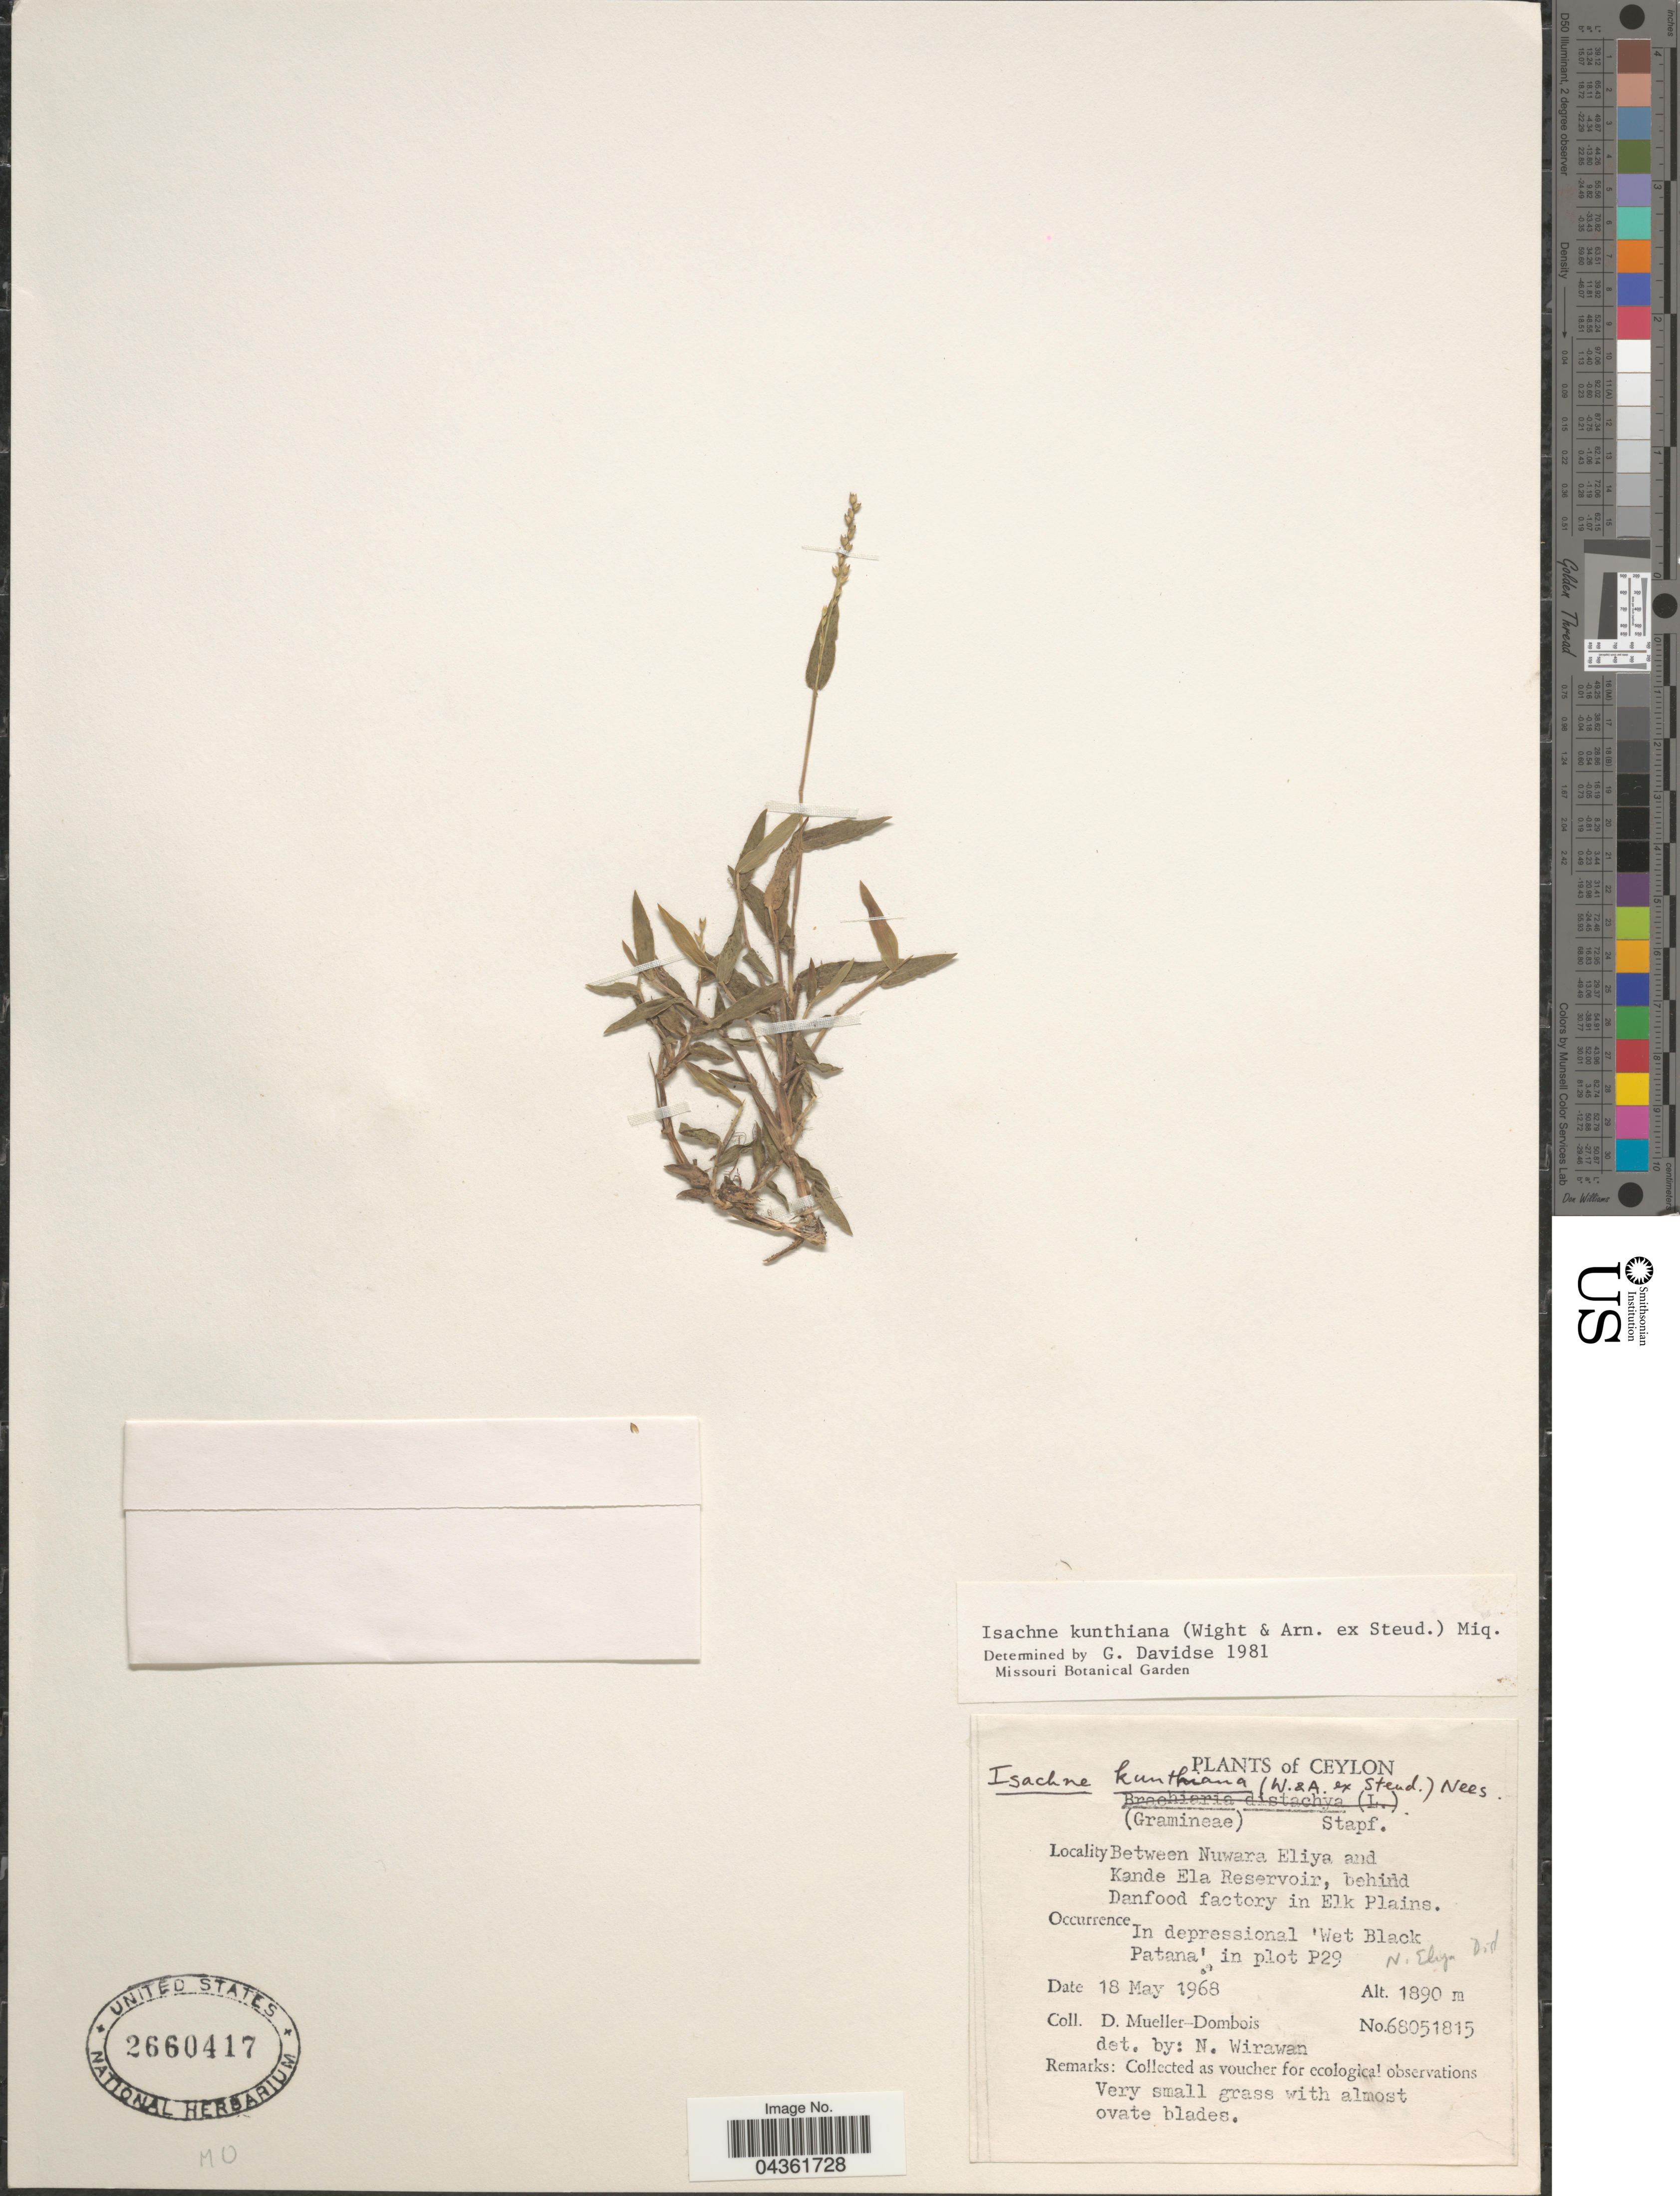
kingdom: Plantae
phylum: Tracheophyta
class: Liliopsida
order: Poales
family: Poaceae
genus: Isachne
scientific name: Isachne kunthiana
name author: (Wight & Arn. ex Steud.) Miq.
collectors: D. Mueller-Dombois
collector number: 68051815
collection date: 1968-05-18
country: Sri Lanka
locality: Ceylon. Between Nuwara Eliya and Kande Ela Reservoir, behind Danfood factory in Elk Plains. N. Eliya Dist.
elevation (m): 1890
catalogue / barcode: US 2660417